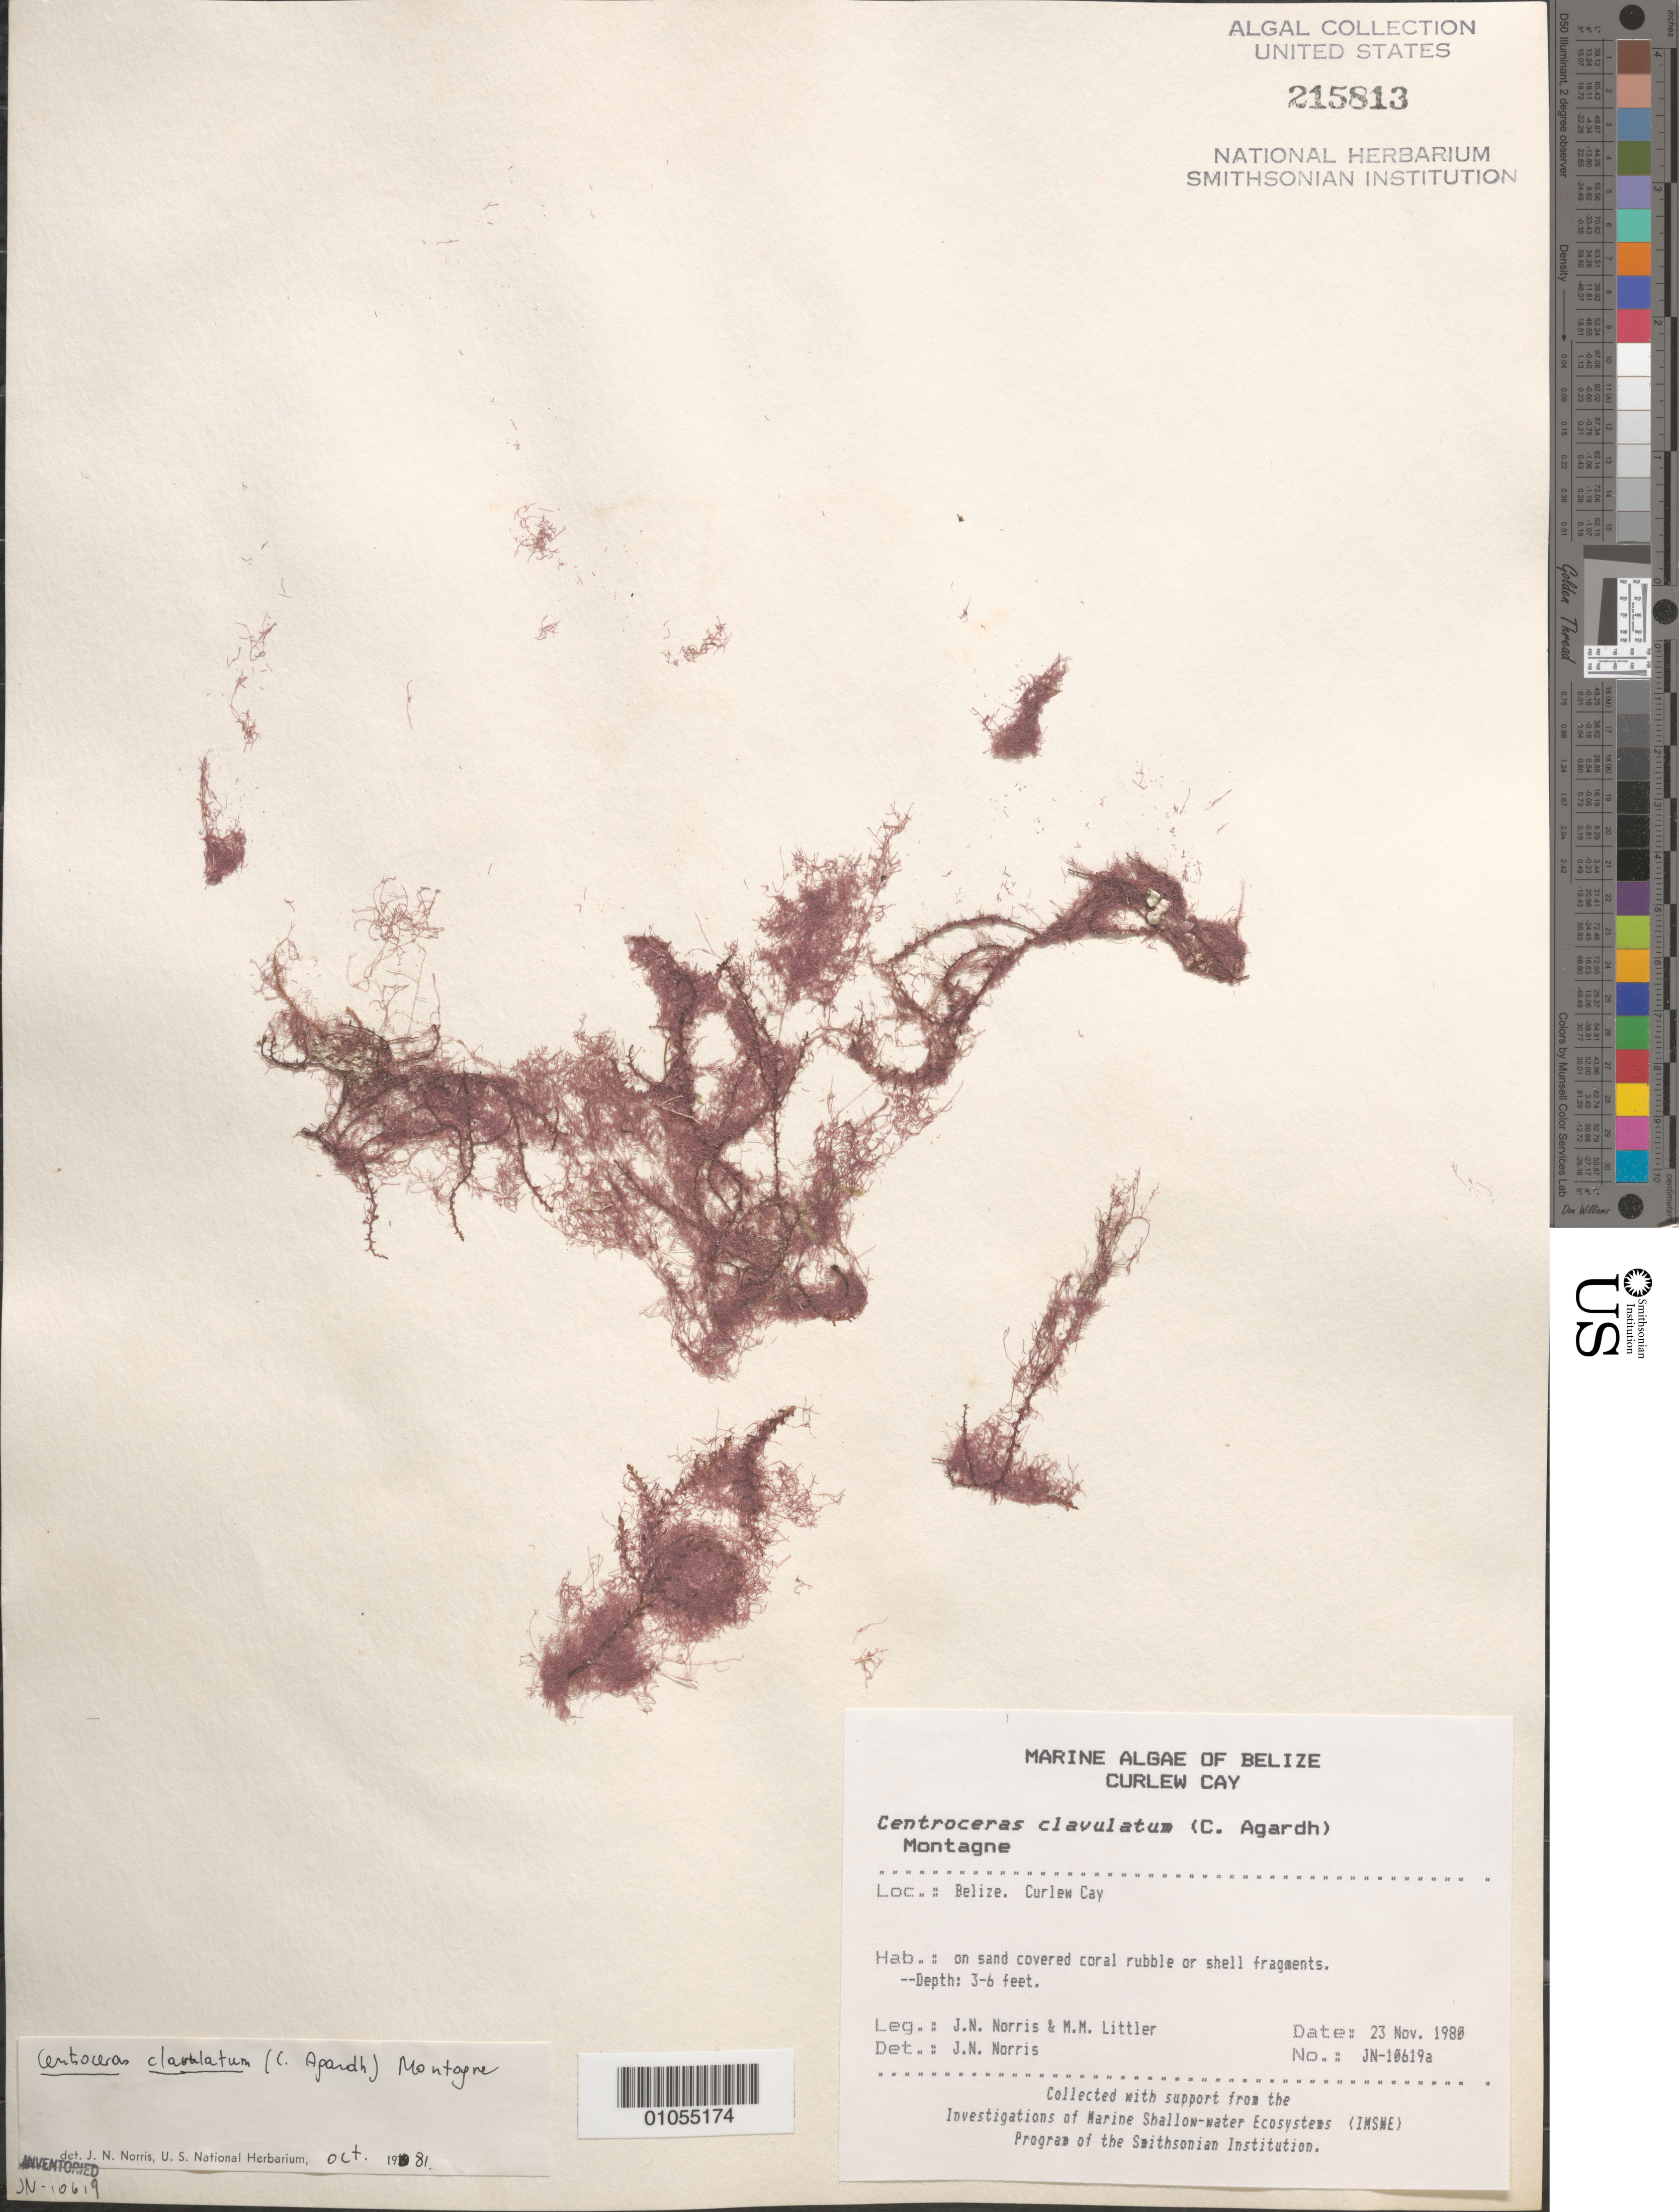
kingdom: Plantae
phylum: Rhodophyta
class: Florideophyceae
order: Ceramiales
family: Ceramiaceae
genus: Centroceras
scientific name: Centroceras clavulatum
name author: (C. Agardh) Mont.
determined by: Norris, James N.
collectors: J. N. Norris & M. M. Littler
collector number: JN-10619A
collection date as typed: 23 Nov 1980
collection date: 1980-11-23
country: Belize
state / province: Stann Creek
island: Curlew Cay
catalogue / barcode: US 215813